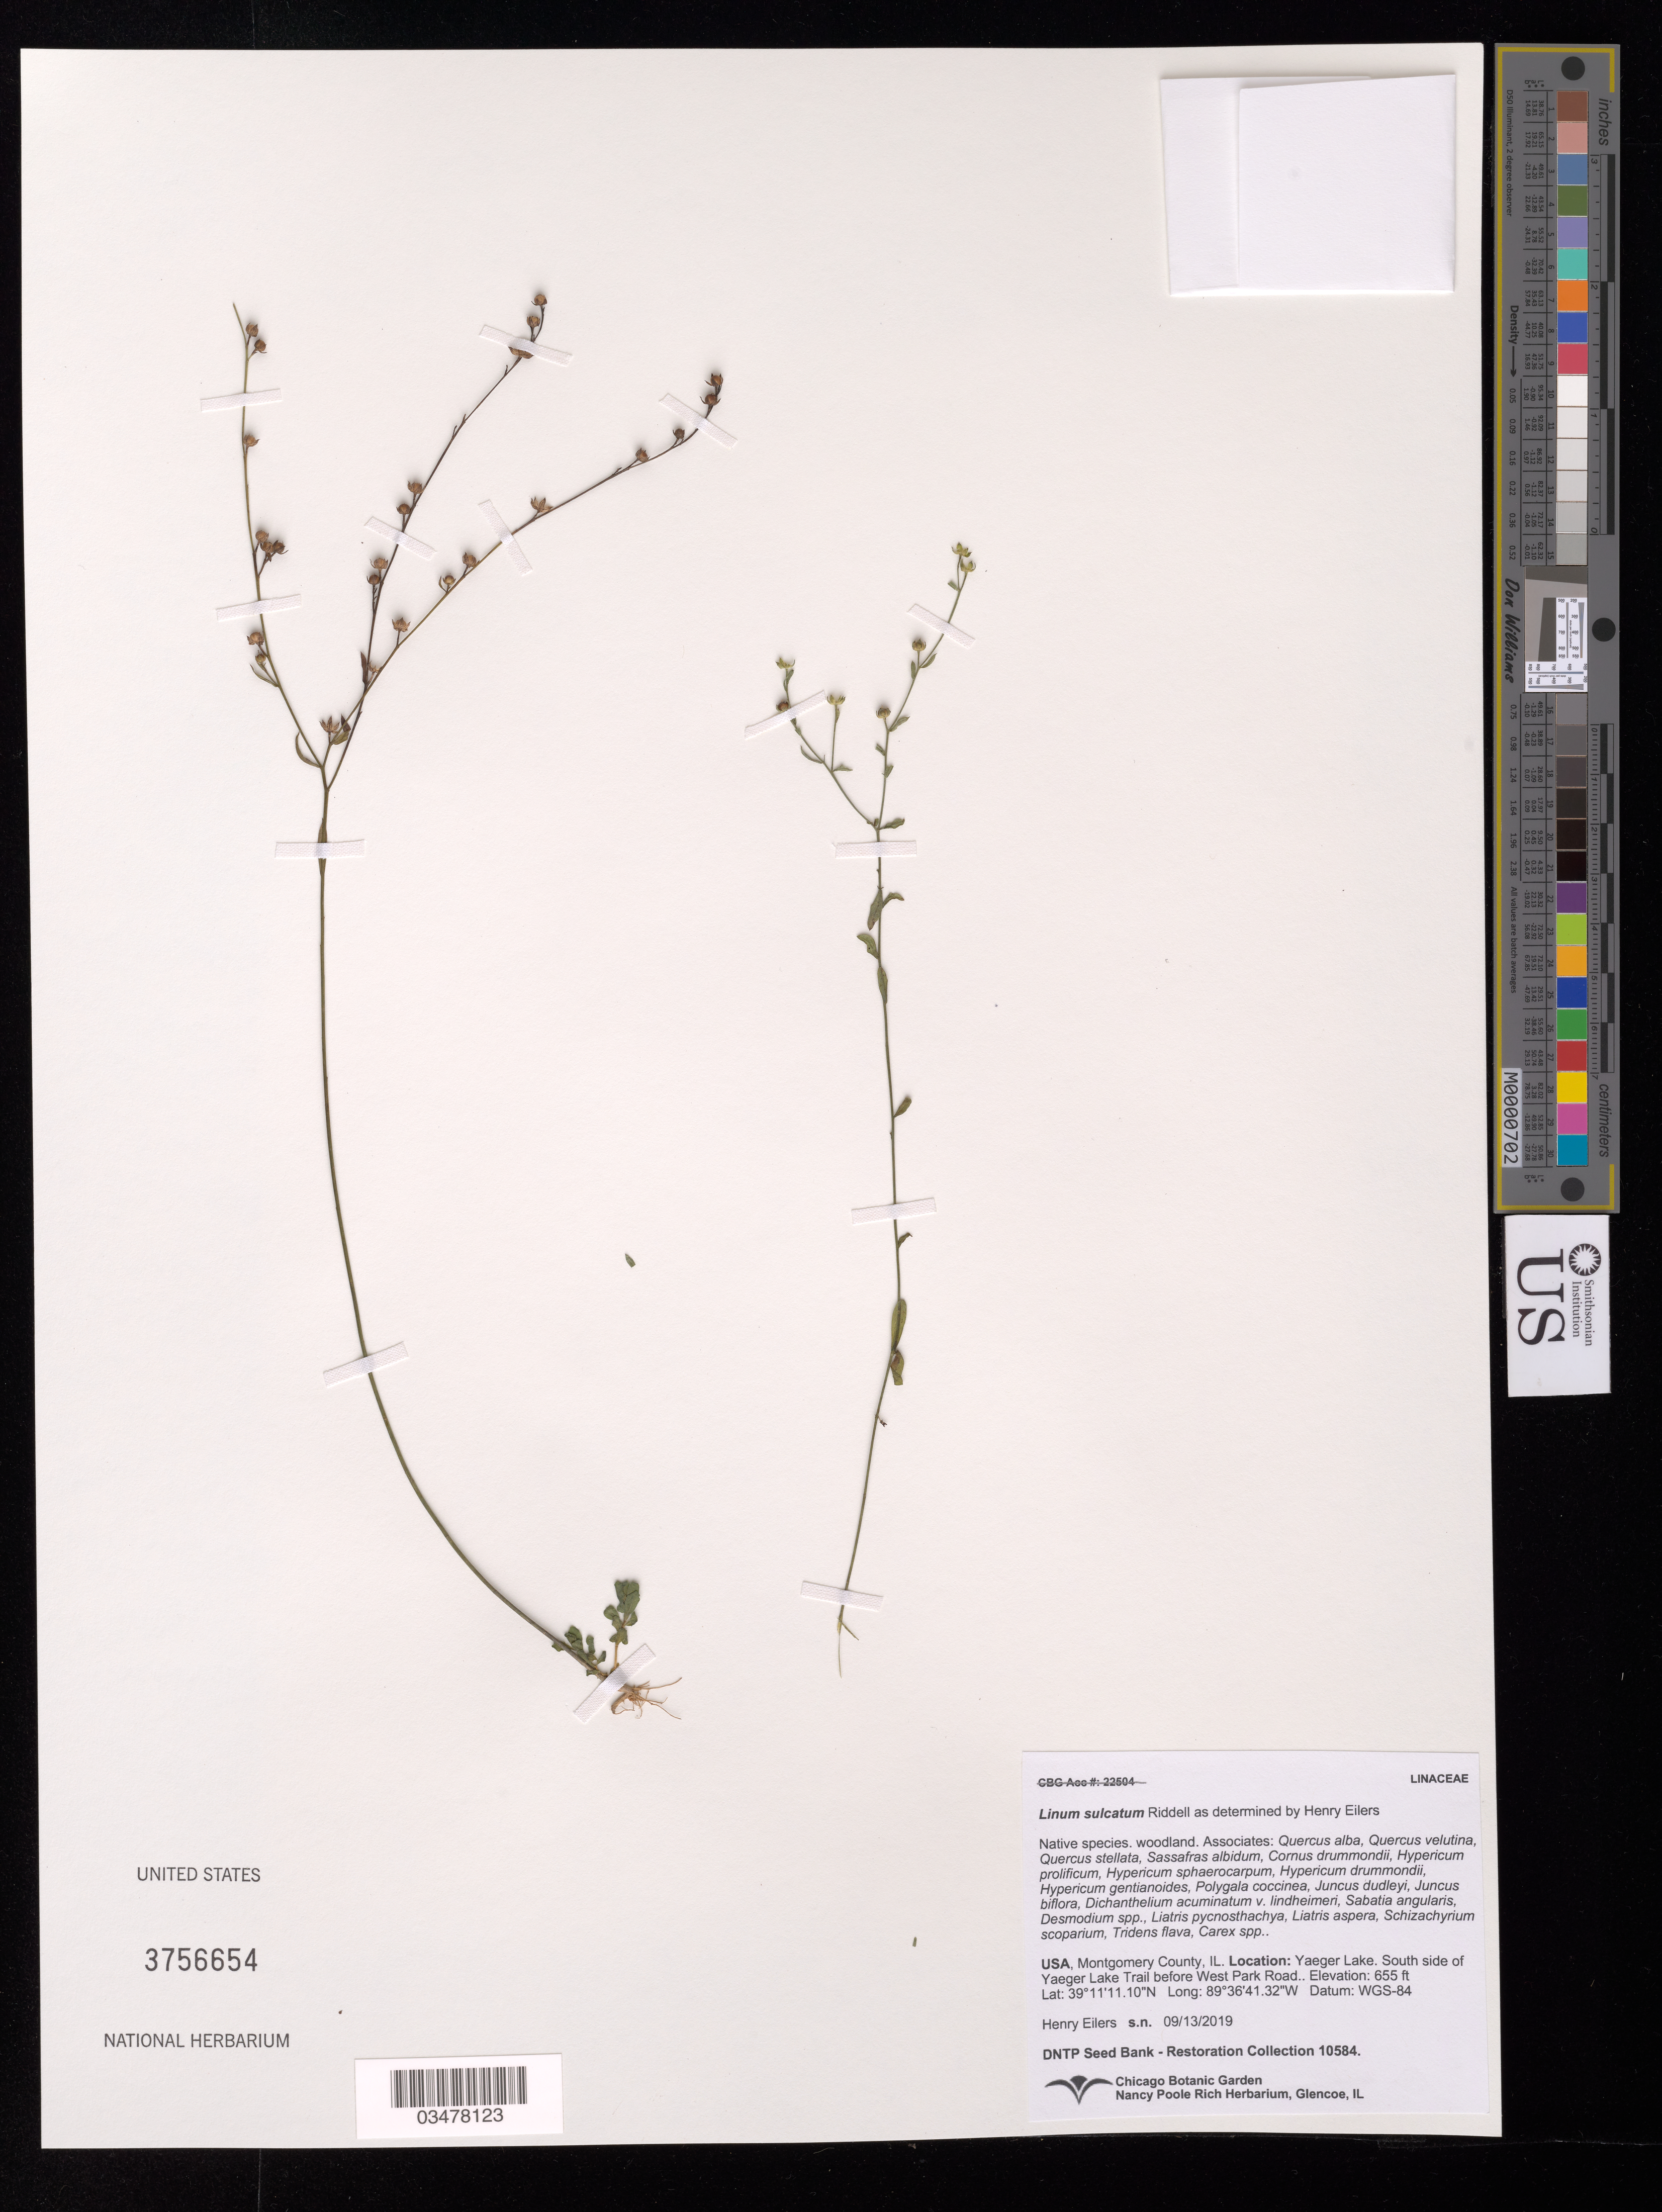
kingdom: Plantae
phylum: Tracheophyta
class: Magnoliopsida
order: Malpighiales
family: Linaceae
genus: Linum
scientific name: Linum sulcatum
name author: Riddell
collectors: H. Eilers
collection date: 2019-09-13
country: United States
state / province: Illinois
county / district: Montgomery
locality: Litchfield. South side ofYaeger Lake Trail before West Park Road.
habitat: Woodland. With Quercus alba, Juncus dudleyi, Desmodium sp., Liatris aspera, etc.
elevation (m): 200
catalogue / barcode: US 3756654